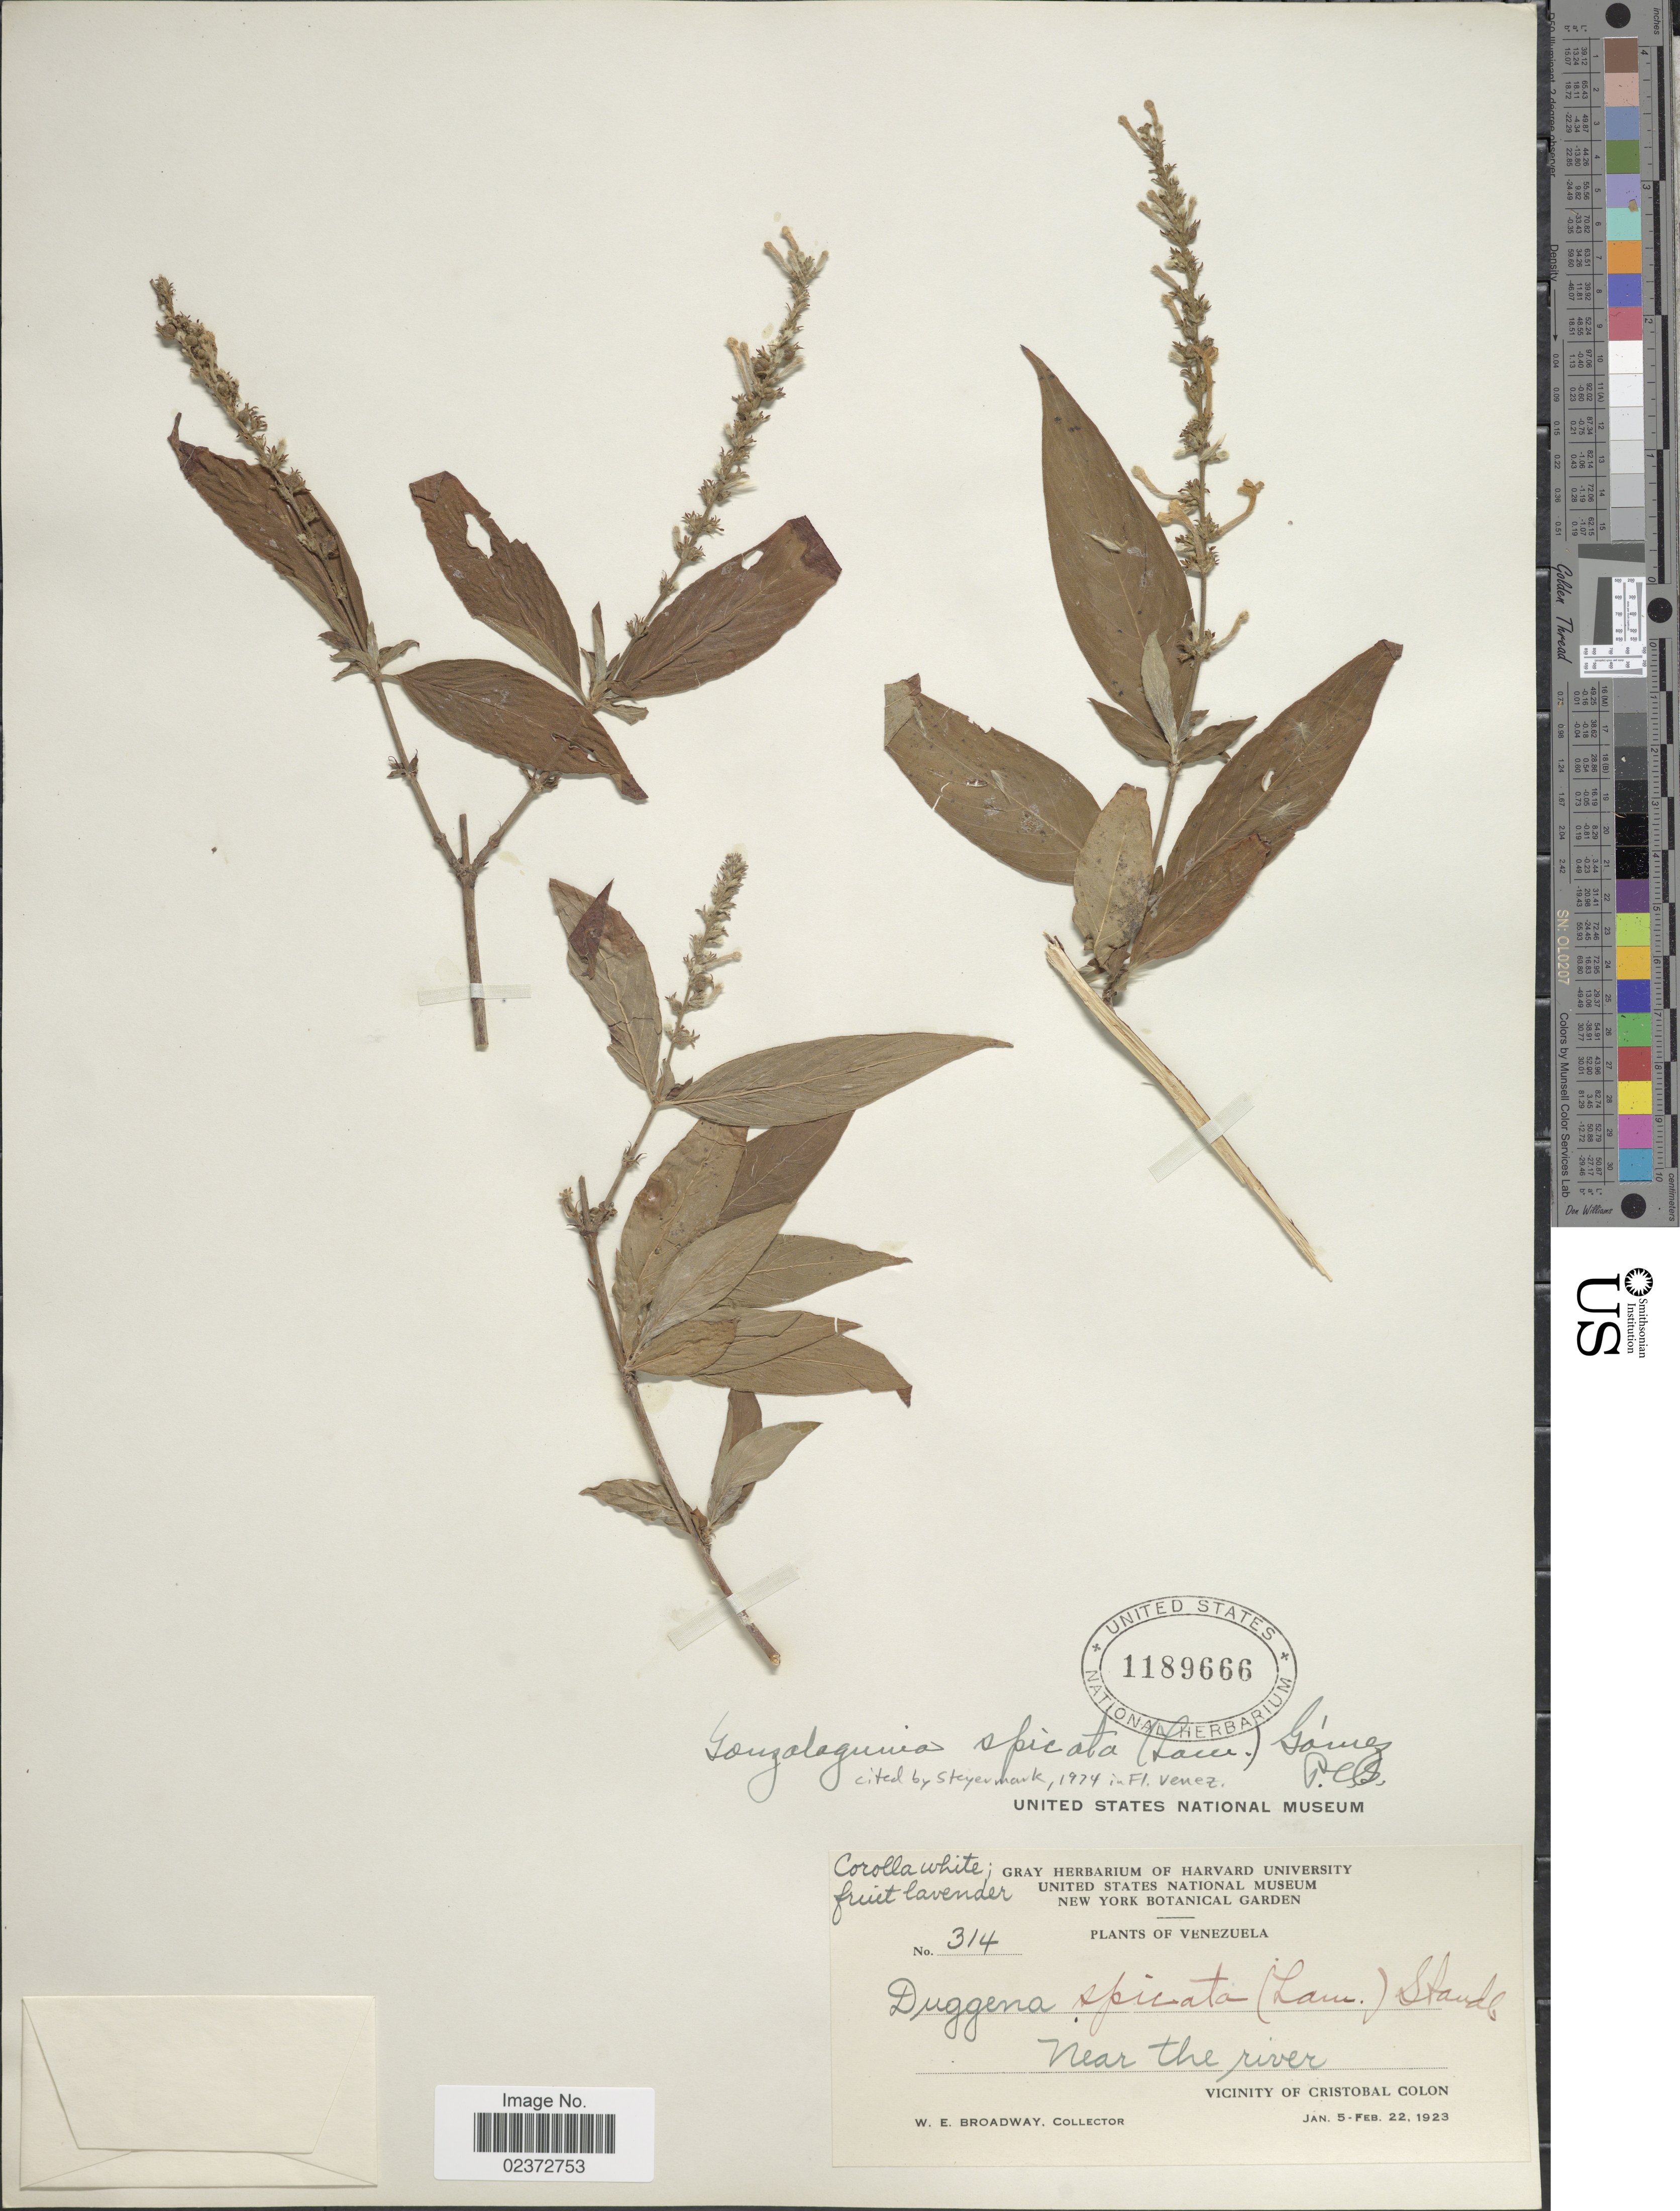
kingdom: Plantae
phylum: Tracheophyta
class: Magnoliopsida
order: Gentianales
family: Rubiaceae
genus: Gonzalagunia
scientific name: Gonzalagunia spicata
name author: (Lam.) M. Gómez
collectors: W. E. Broadway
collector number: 314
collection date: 1923-01-05/1923-02-22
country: Venezuela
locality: Near the river. Vicinity of Cristobal Colon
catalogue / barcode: US 1189666